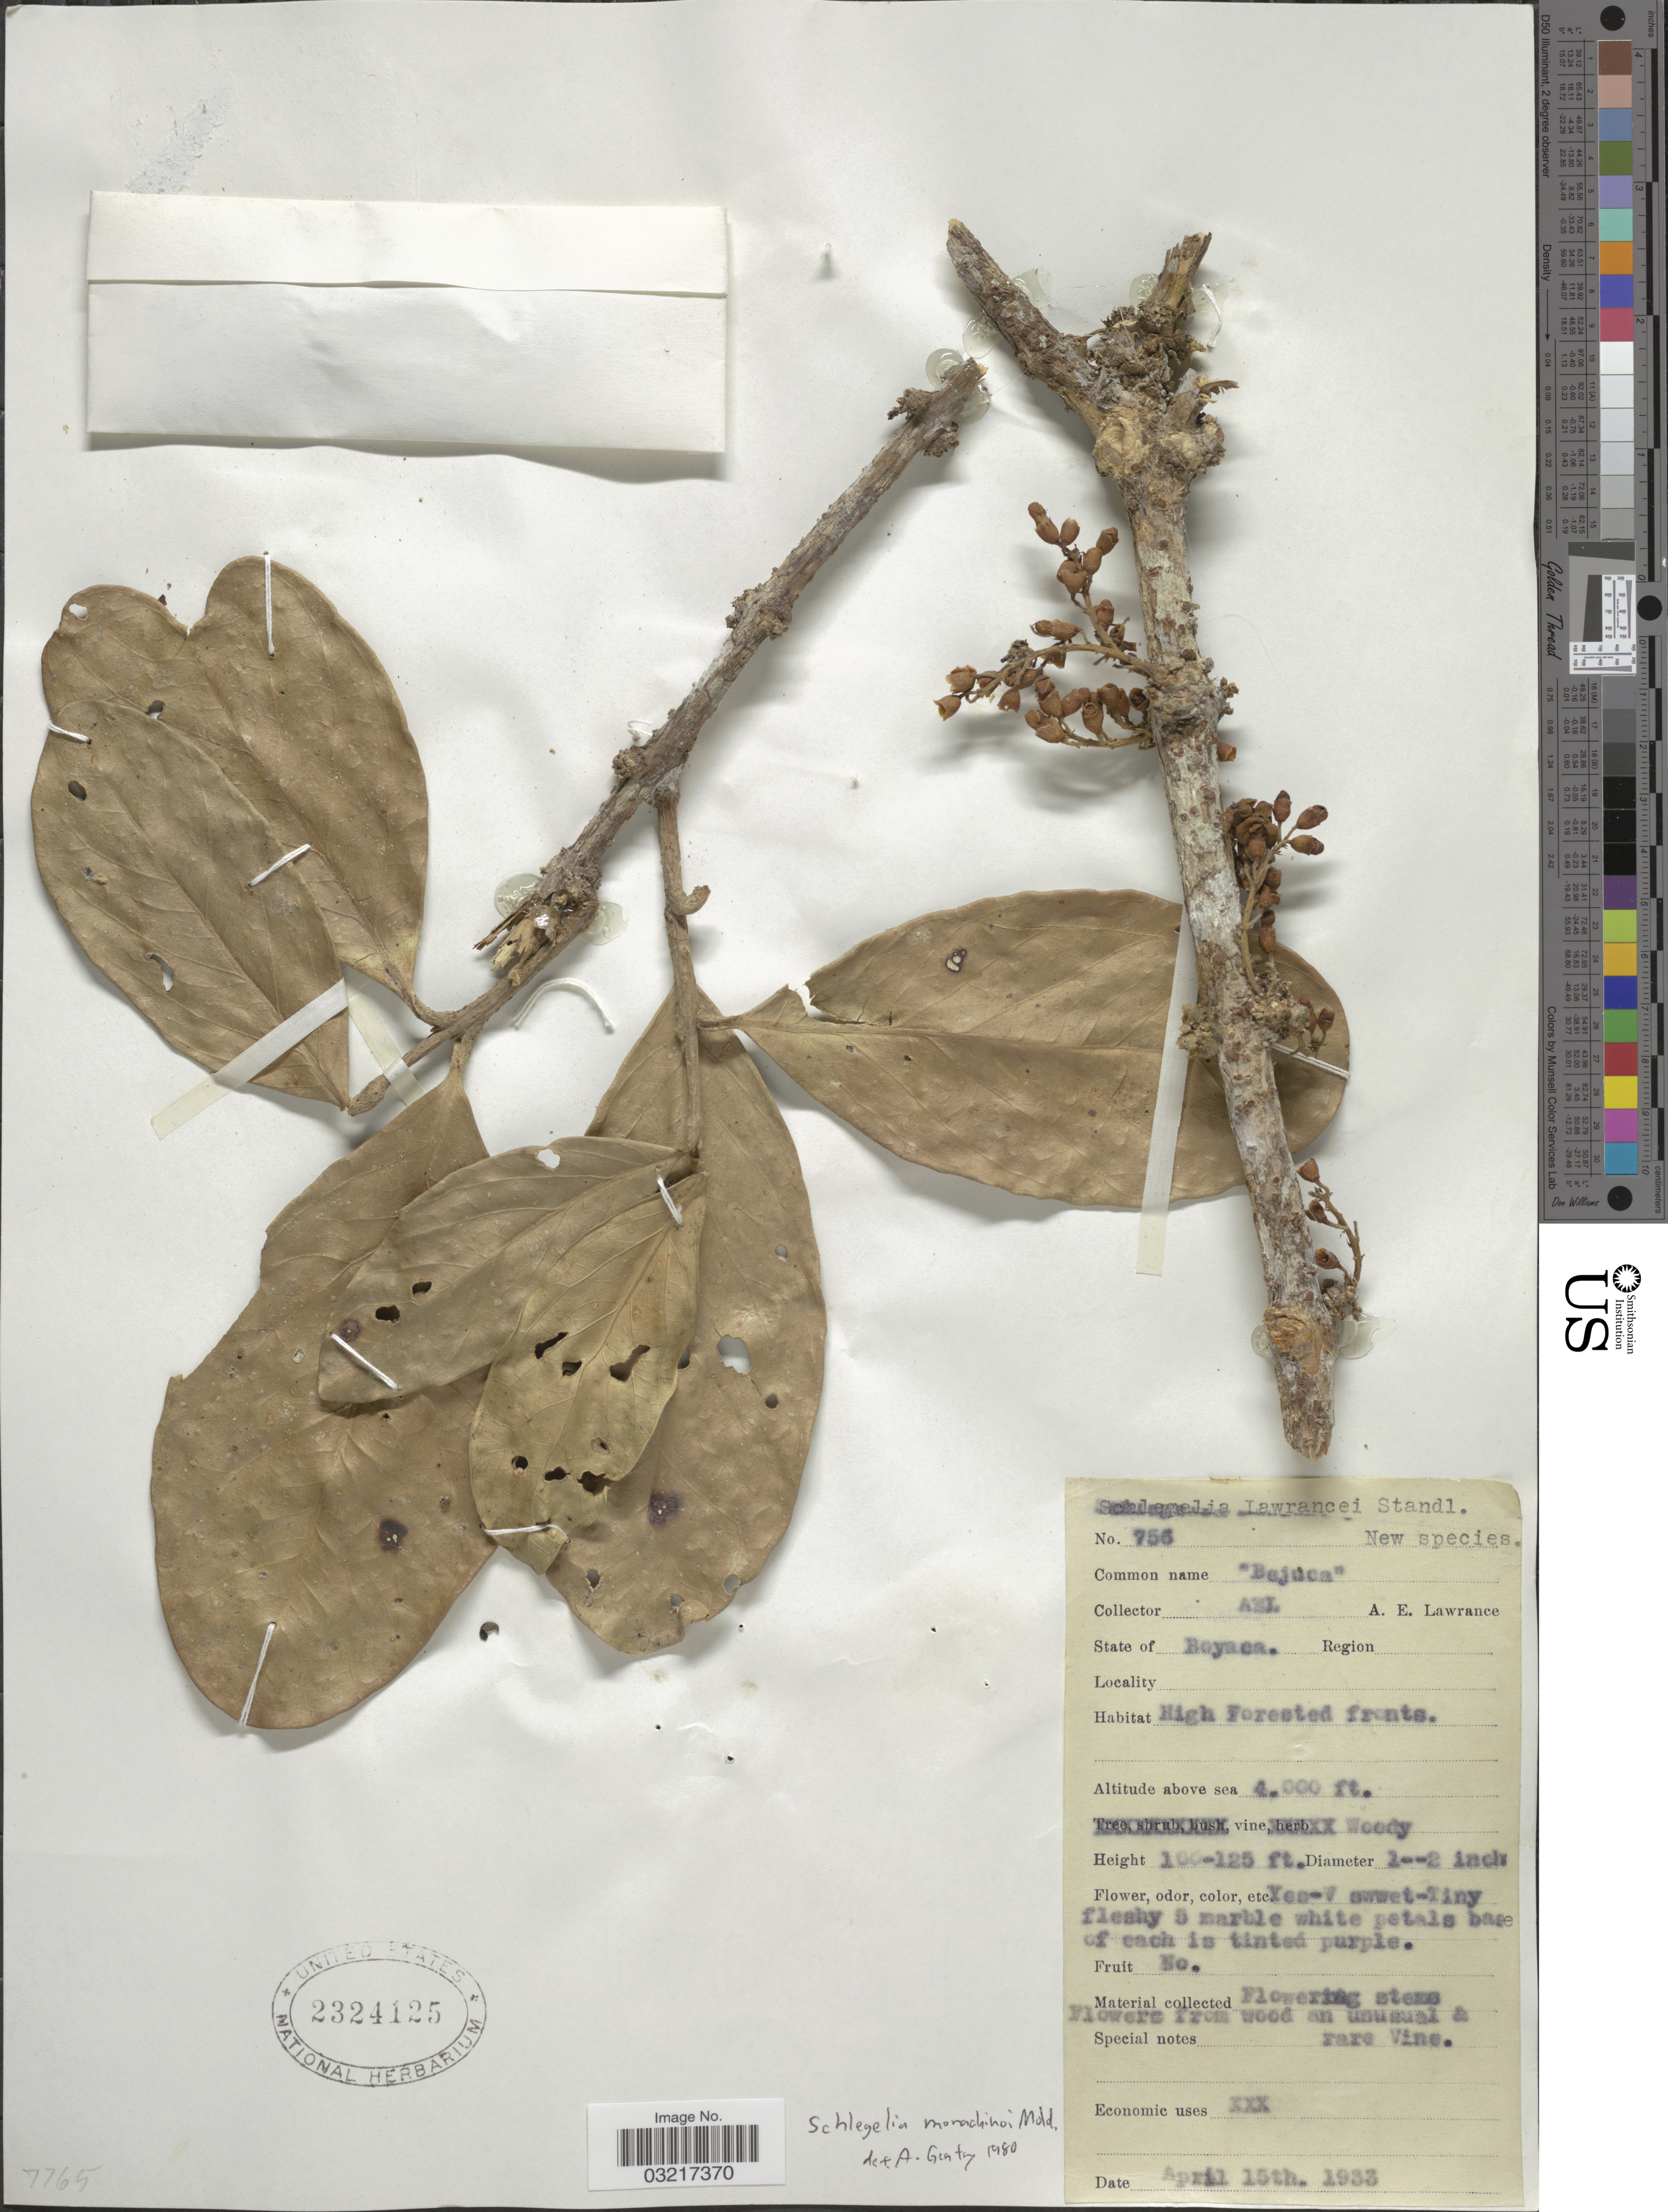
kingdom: Plantae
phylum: Tracheophyta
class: Magnoliopsida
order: Lamiales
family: Schlegeliaceae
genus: Schlegelia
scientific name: Schlegelia monachinoi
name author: Moldenke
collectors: A. Lawrence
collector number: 756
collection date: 1933-04-15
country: Colombia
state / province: Boyacá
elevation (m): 1219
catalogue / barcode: US 2324125